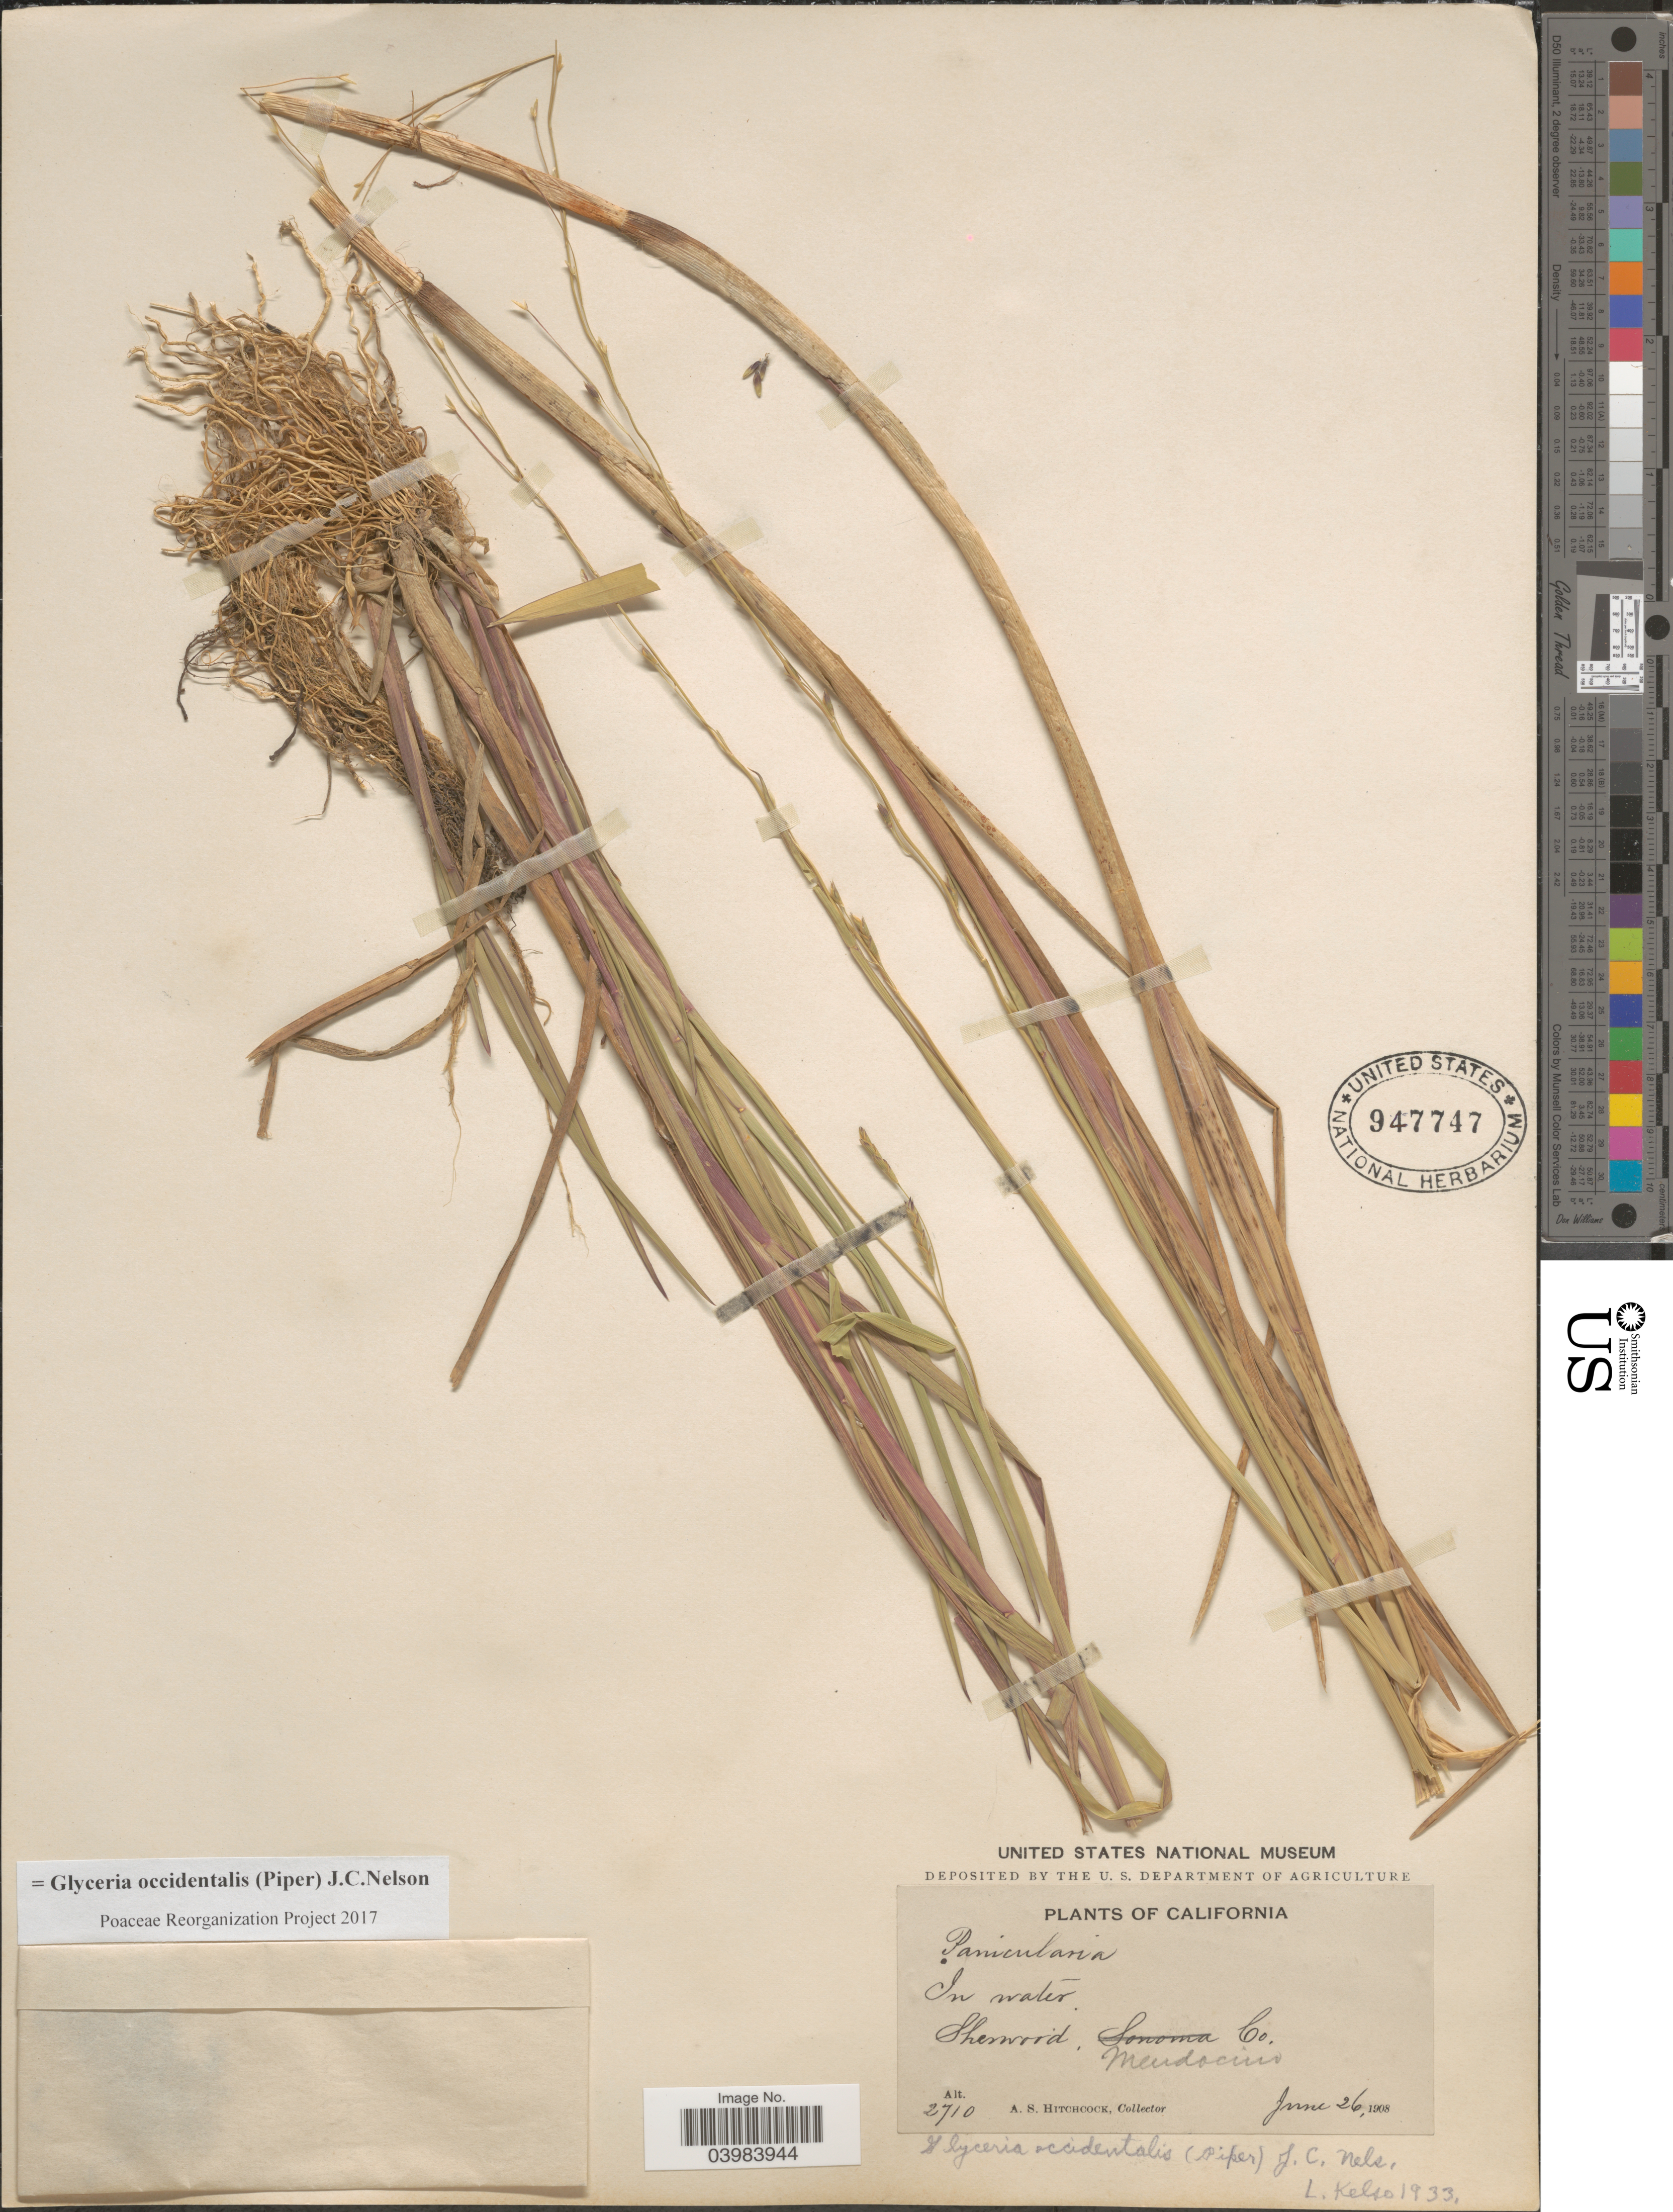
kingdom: Plantae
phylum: Tracheophyta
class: Liliopsida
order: Poales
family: Poaceae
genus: Glyceria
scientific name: Glyceria occidentalis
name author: (Piper) J.C. Nelson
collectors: A. S. Hitchcock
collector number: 2710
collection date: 1908-06-26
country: United States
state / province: California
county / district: Mendocino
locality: In water. Sherwood. Mendocino Co.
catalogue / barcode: US 947747